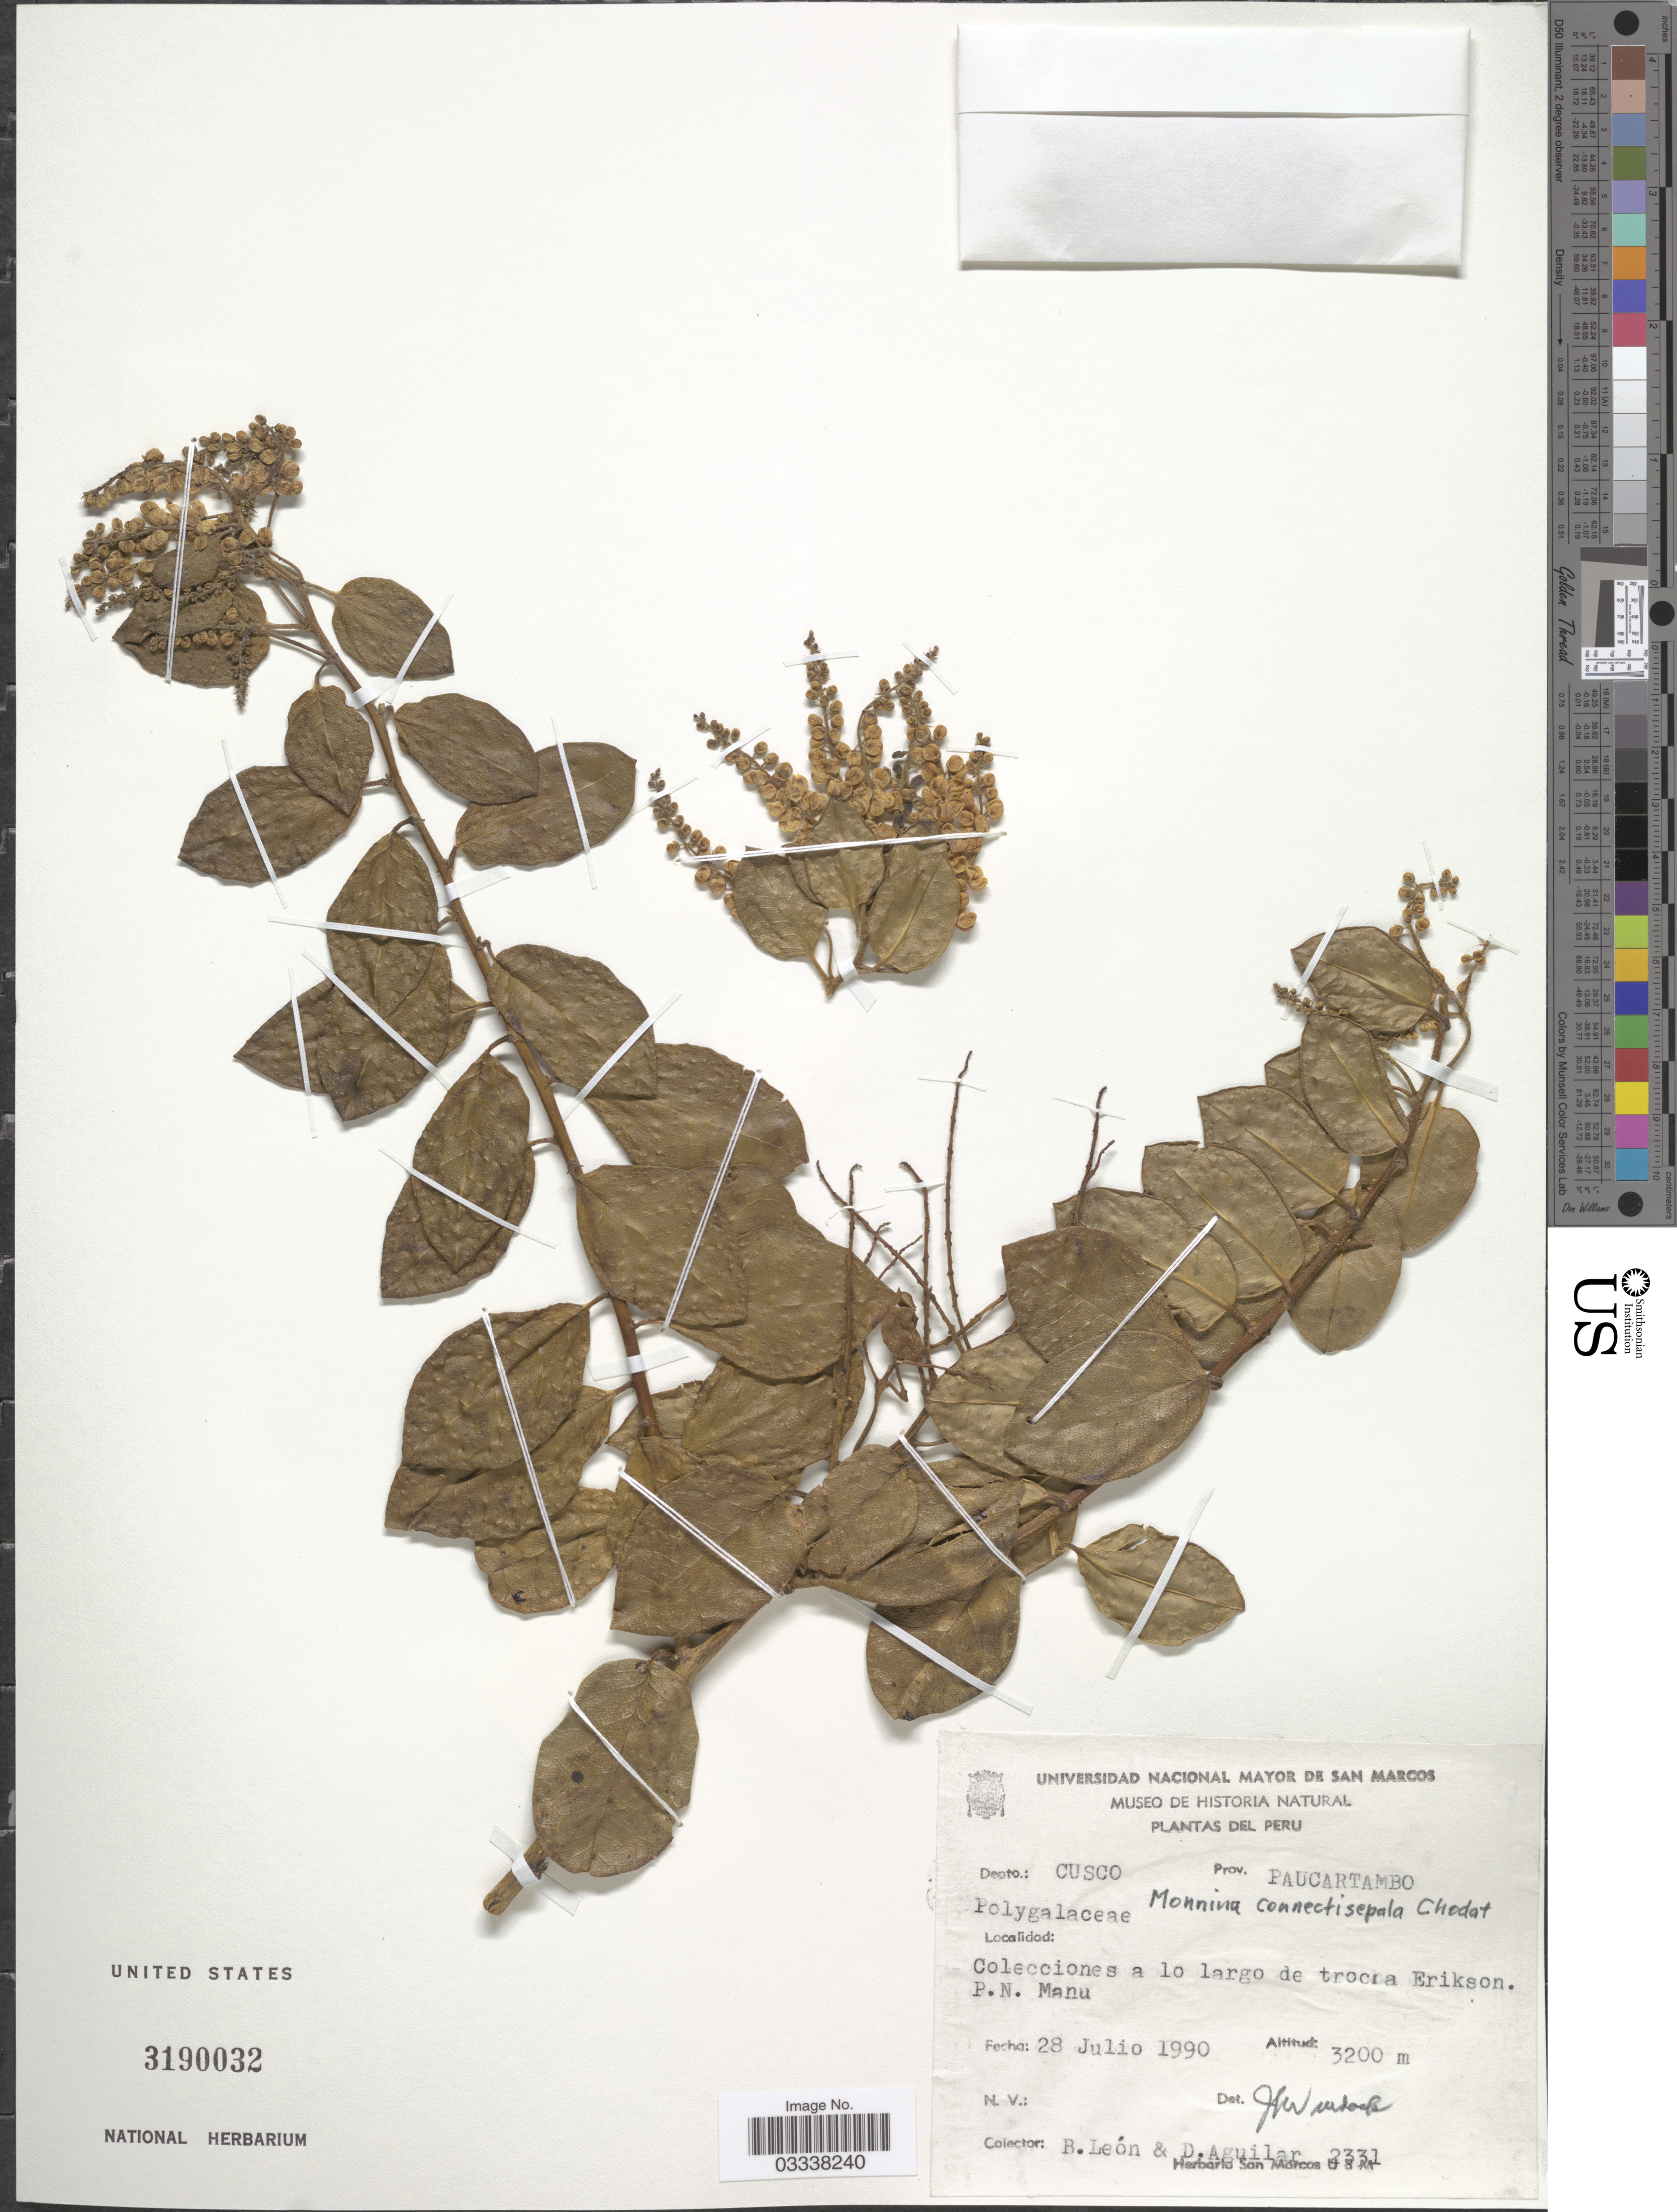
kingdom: Plantae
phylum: Tracheophyta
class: Magnoliopsida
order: Fabales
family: Polygalaceae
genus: Monnina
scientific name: Monnina connectisepala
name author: Chodat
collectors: B. León & D. Aguilar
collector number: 2331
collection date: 1990-07-28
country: Peru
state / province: Cusco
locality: Depto.: Cusco Prov. Paucartambo. Collecciones a lo largo de trocha Erikson. P.N. Manu.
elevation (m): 3200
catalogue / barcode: US 3190032